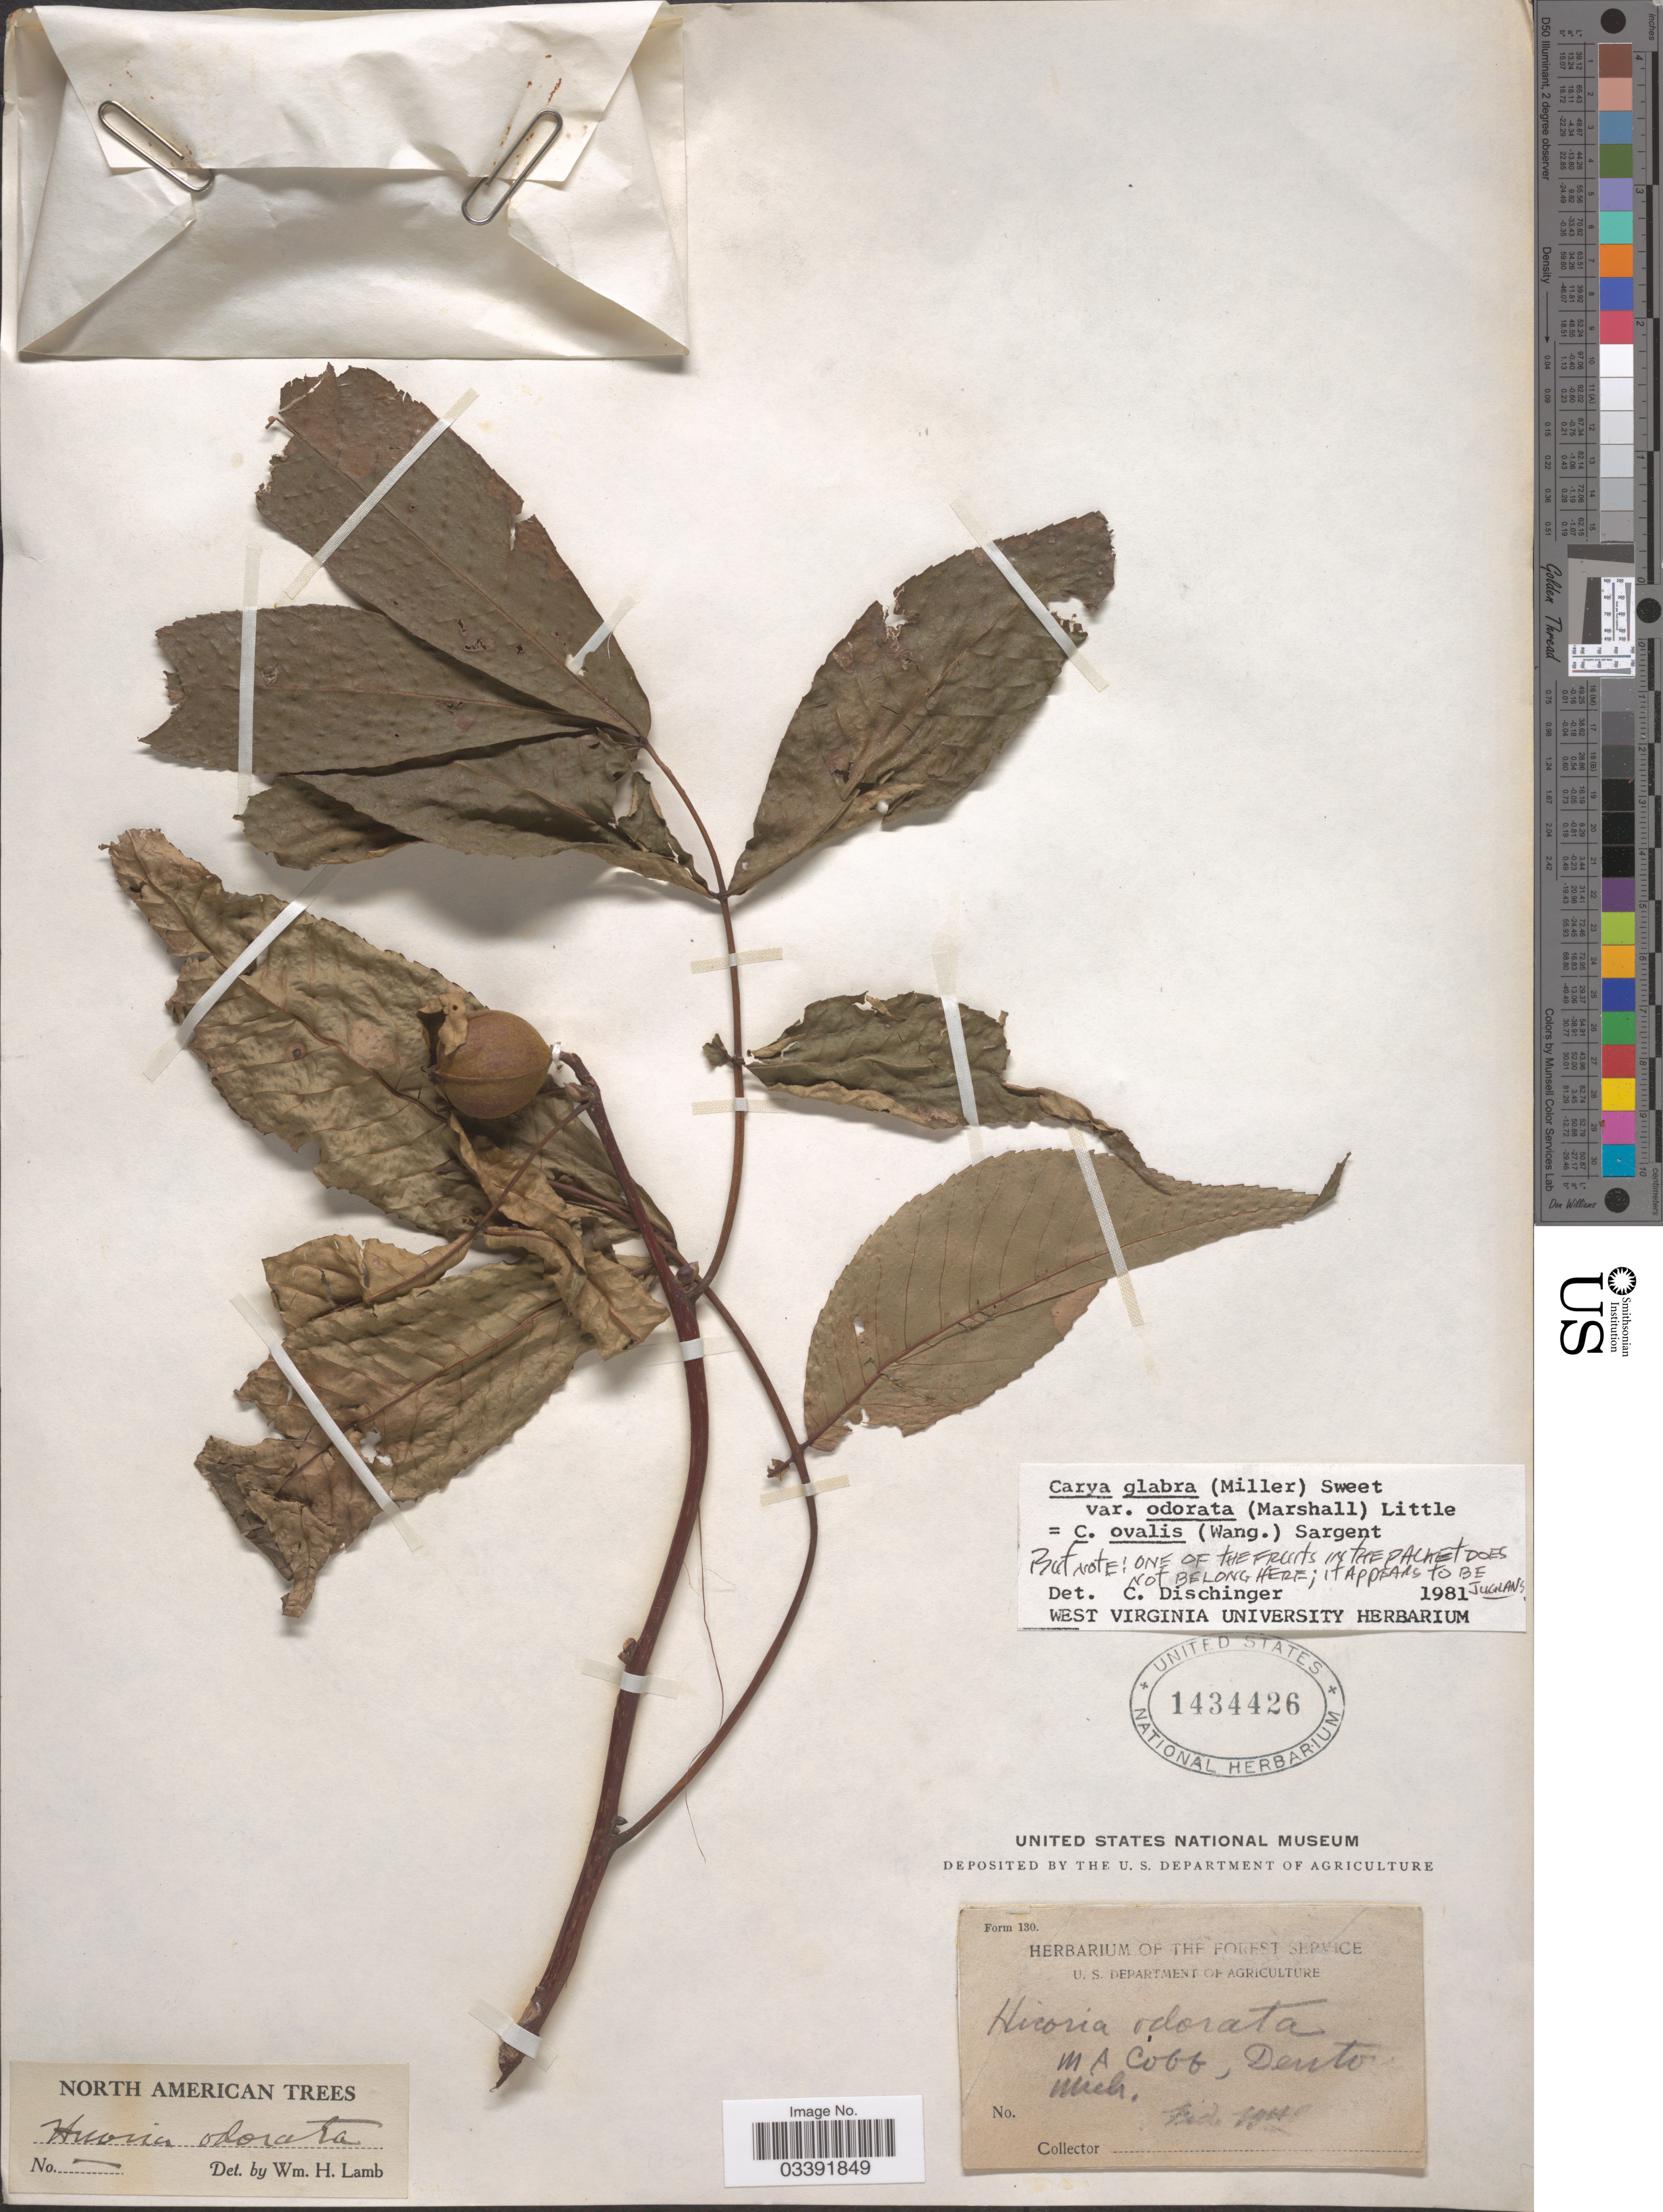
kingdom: Plantae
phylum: Tracheophyta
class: Magnoliopsida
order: Fagales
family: Juglandaceae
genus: Carya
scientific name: Carya glabra var. odorata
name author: (Marshall) Little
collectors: M. Cobb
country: United States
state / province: Michigan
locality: MA Cobb, Denton.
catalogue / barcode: US 1434426